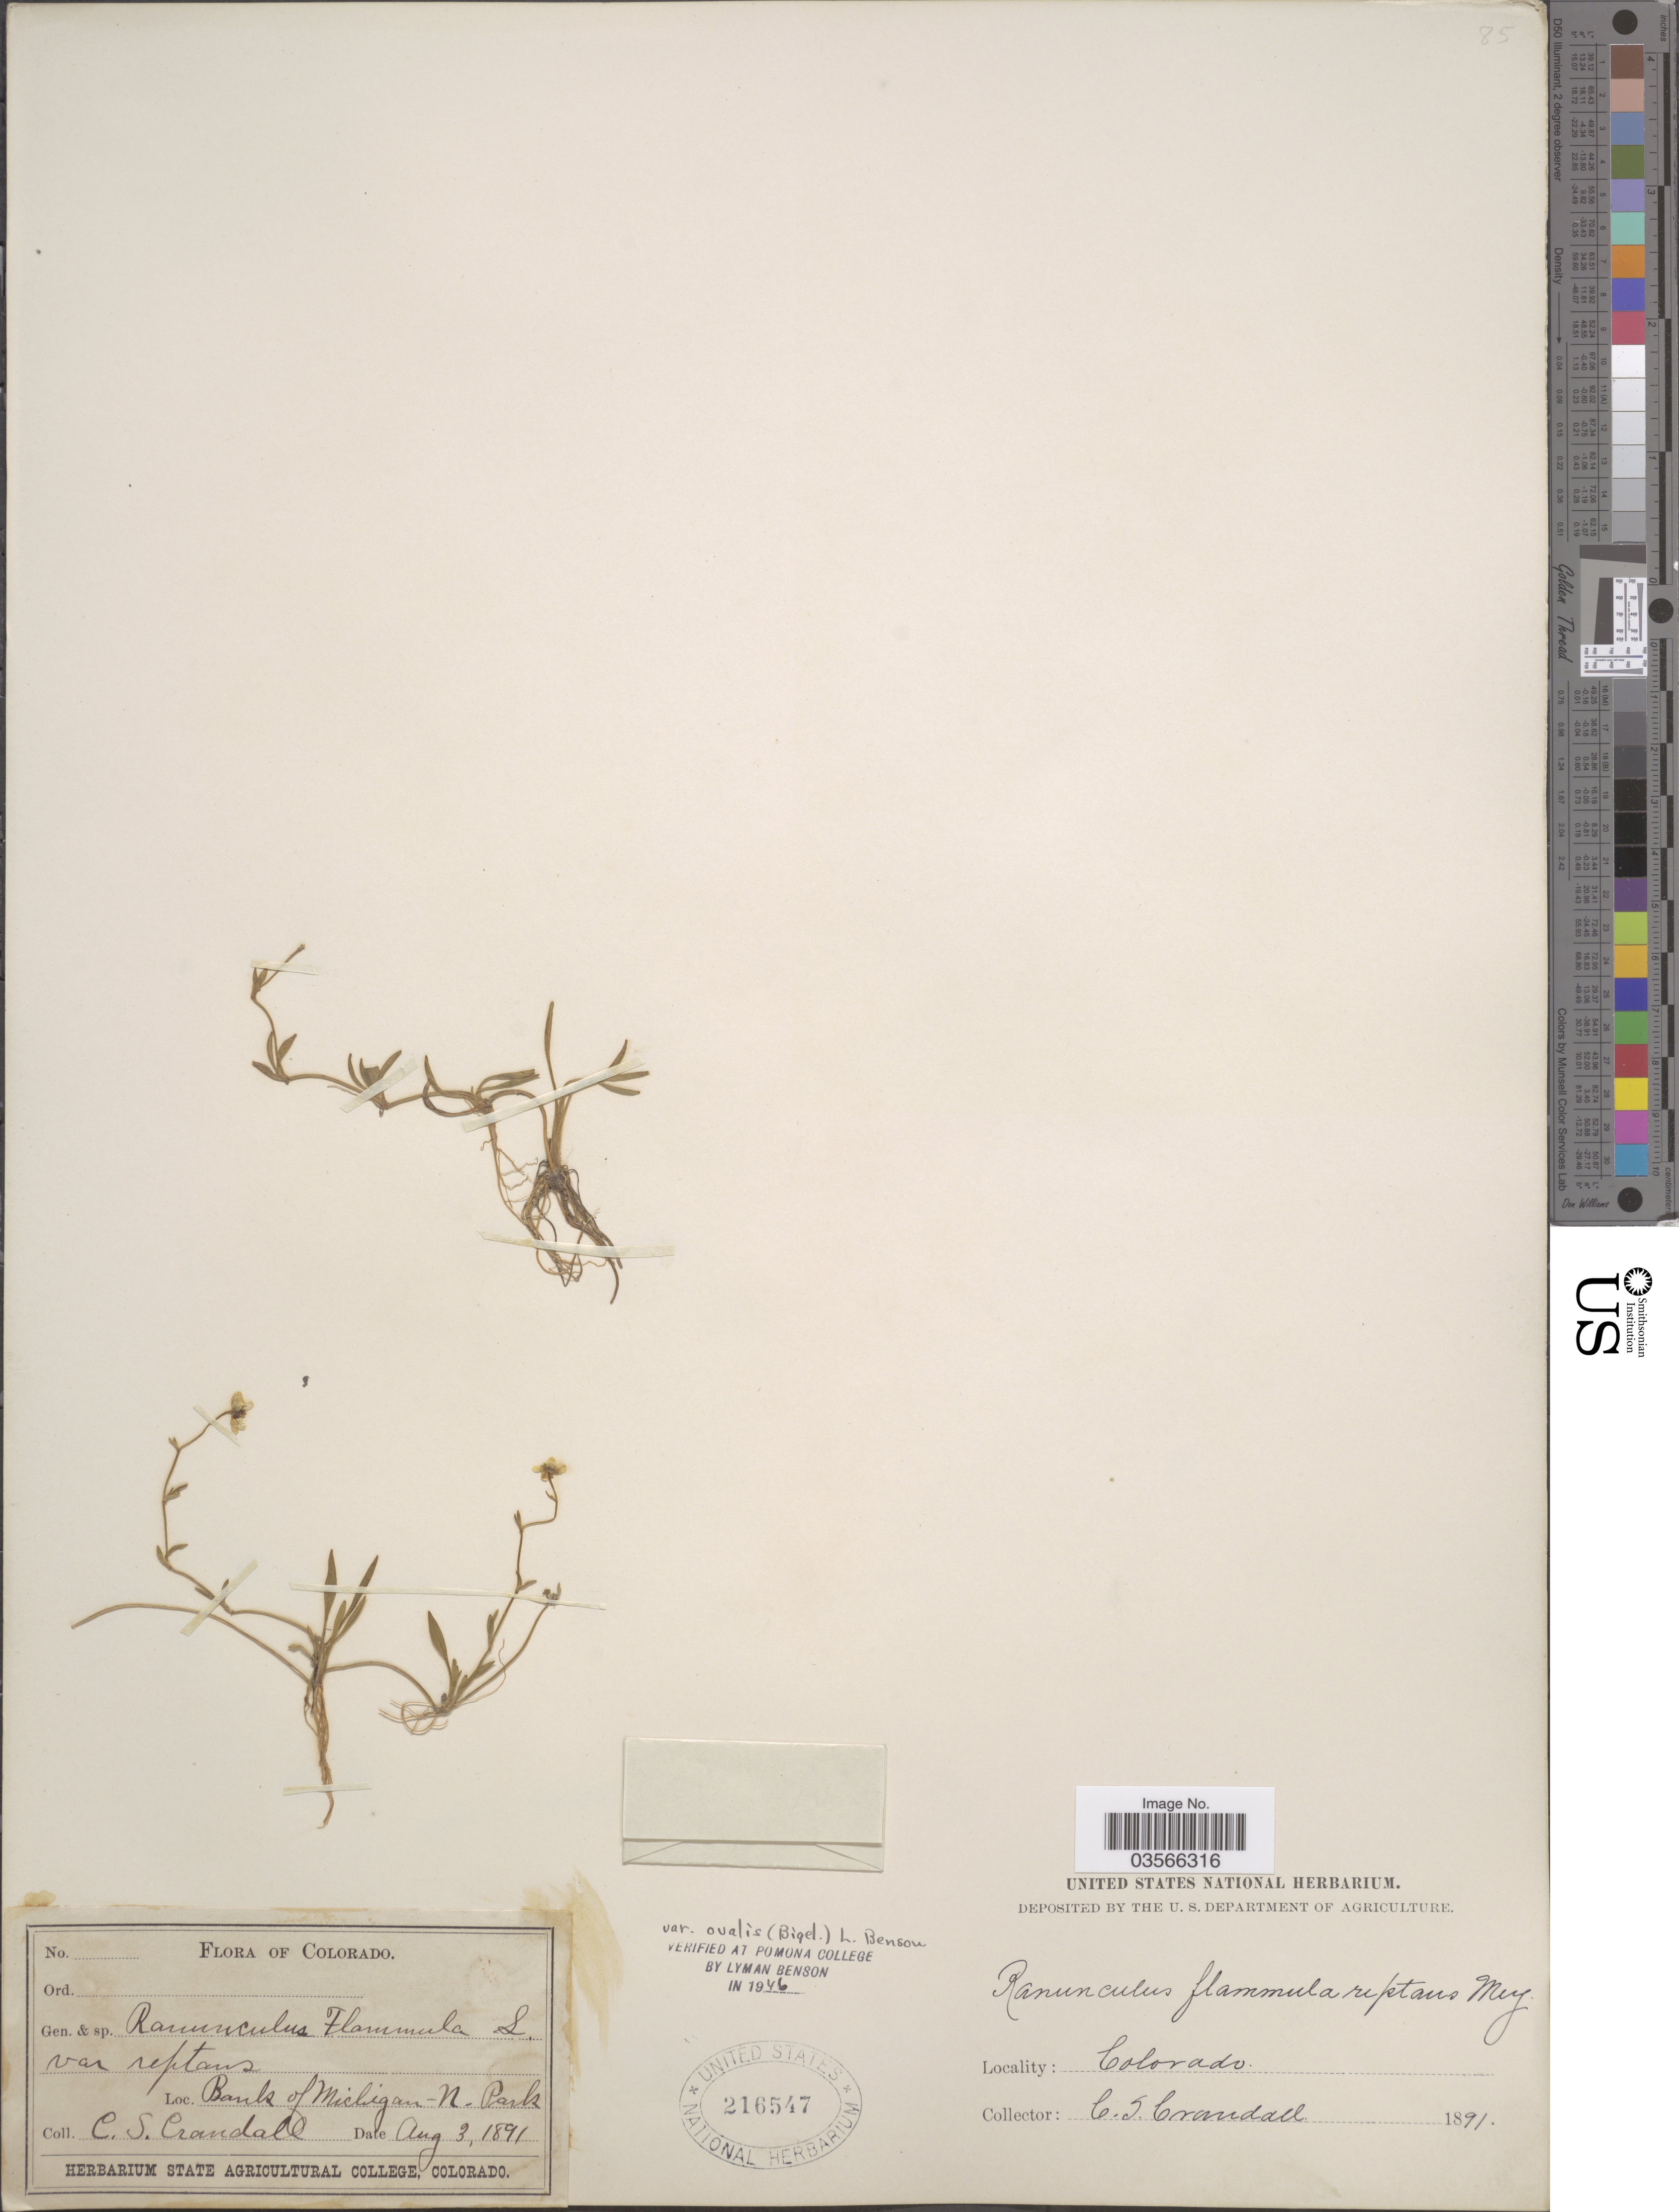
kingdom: Plantae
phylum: Tracheophyta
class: Magnoliopsida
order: Ranunculales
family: Ranunculaceae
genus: Ranunculus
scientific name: Ranunculus flammula var. ovalis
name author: (J.M. Bigelow) L.D. Benson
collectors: C. Crandall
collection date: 1891-08-03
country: United States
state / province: Colorado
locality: Banks of Michigan-N. Park.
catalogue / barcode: US 216547